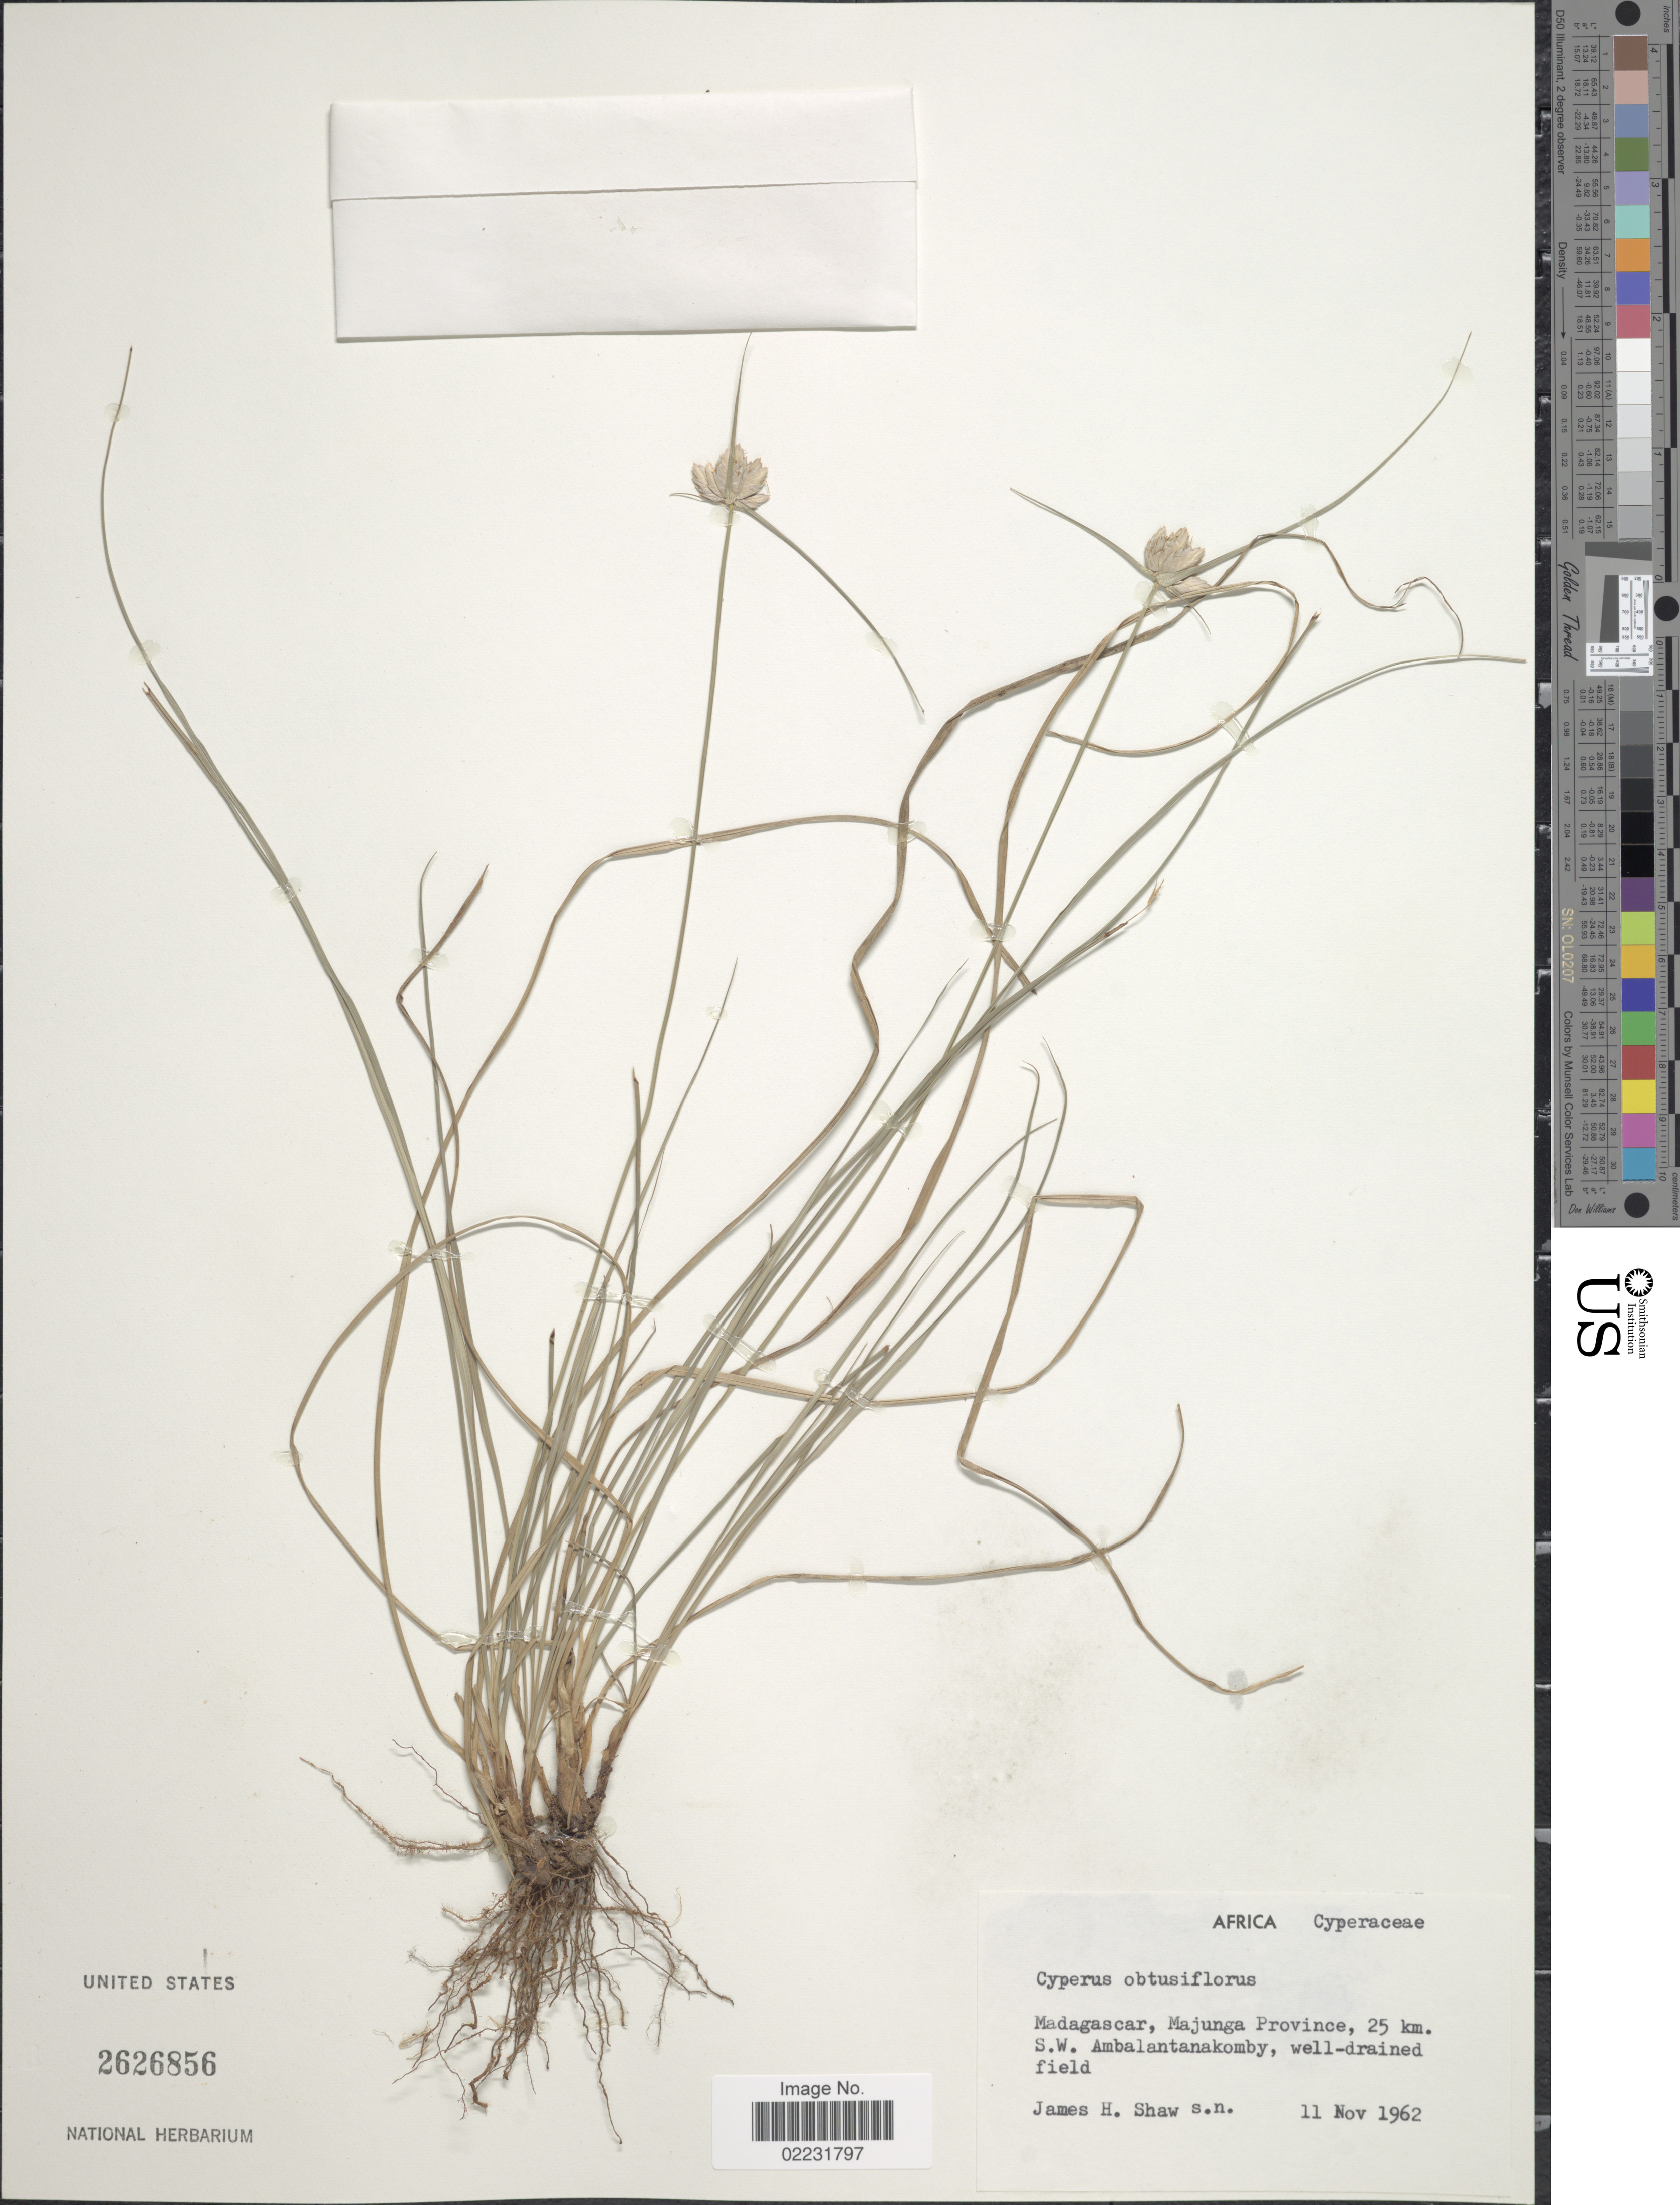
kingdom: Plantae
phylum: Tracheophyta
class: Liliopsida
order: Poales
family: Cyperaceae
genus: Cyperus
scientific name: Cyperus obtusiflorus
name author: Vahl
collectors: J. H. Shaw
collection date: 1962-11-11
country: Madagascar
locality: Madagascar, Majunga Province, 25 km S.W. Ambalantanakomby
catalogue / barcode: US 2626856